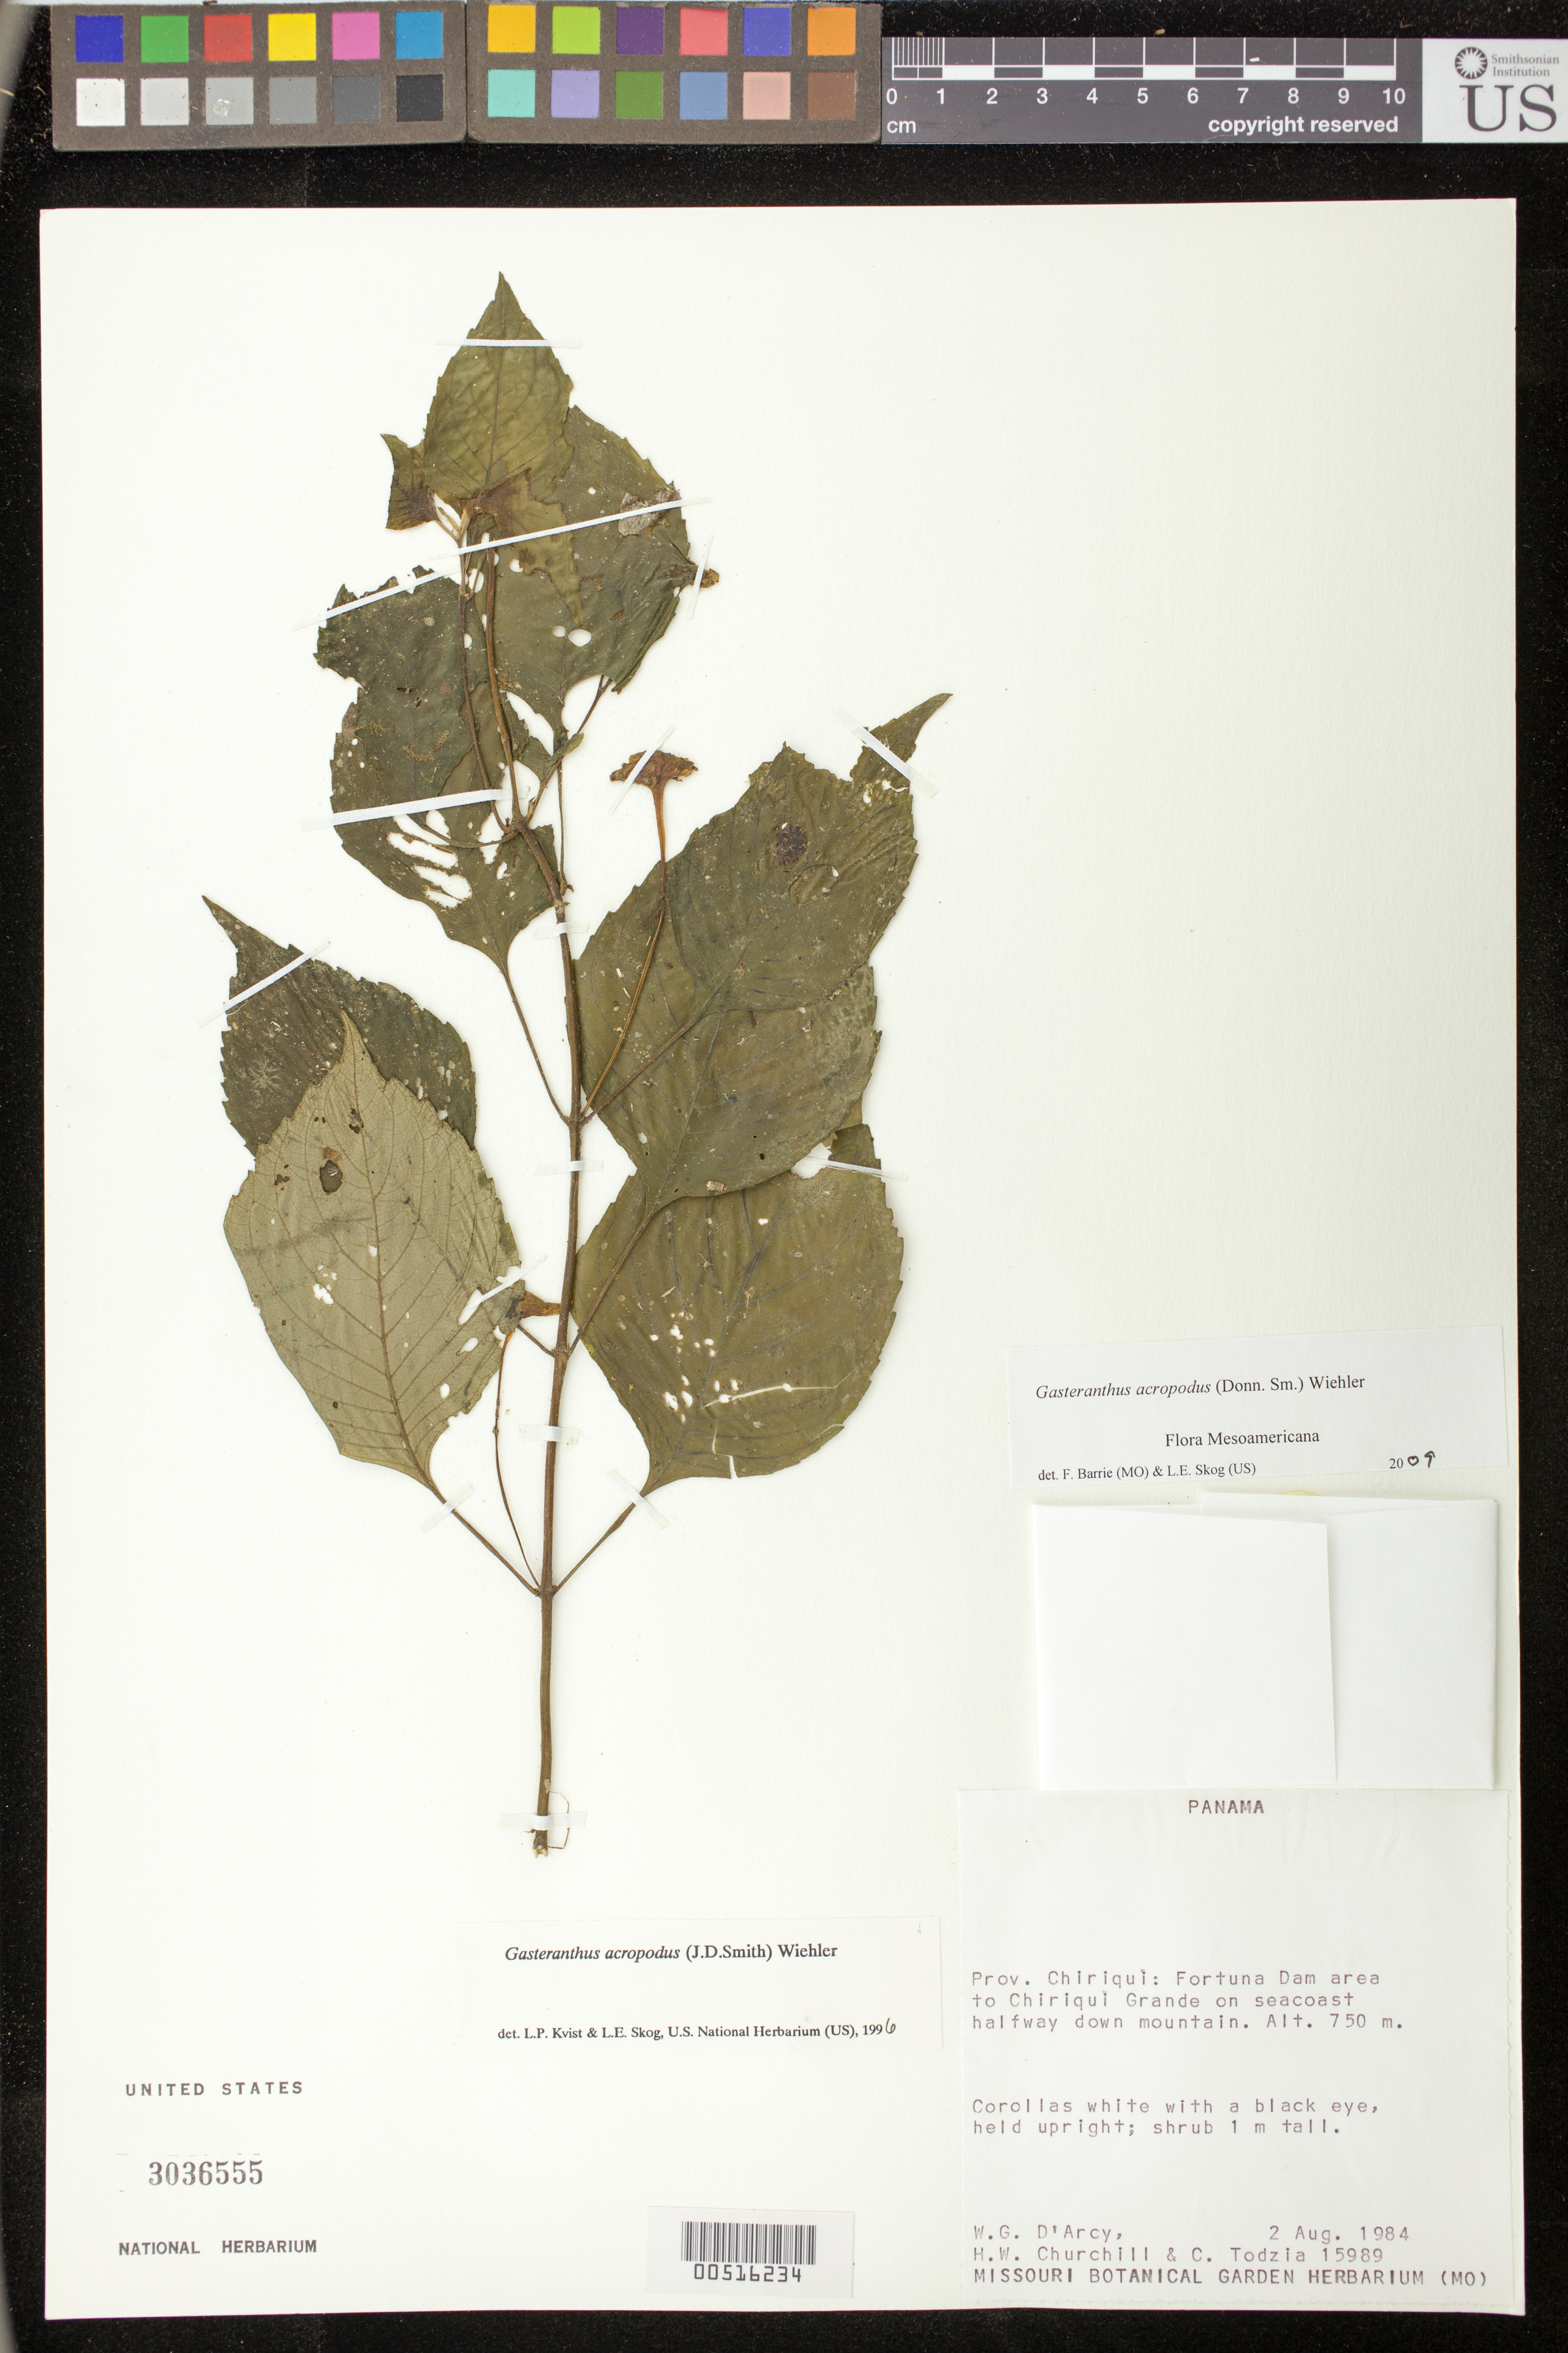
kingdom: Plantae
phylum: Tracheophyta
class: Magnoliopsida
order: Lamiales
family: Gesneriaceae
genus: Gasteranthus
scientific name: Gasteranthus acropodus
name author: (Donn. Sm.) Wiehler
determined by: Skog, Laurence E.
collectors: W. G. D'Arcy, H. Churchill & C. A. Todzia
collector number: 15989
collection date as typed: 02 Aug 1984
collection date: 1984-08-02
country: Panama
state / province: Chiriquí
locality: Fortuna Dam area to Chiriquí Grande on seacoast halfway down mountain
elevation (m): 750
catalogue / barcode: US 3036555